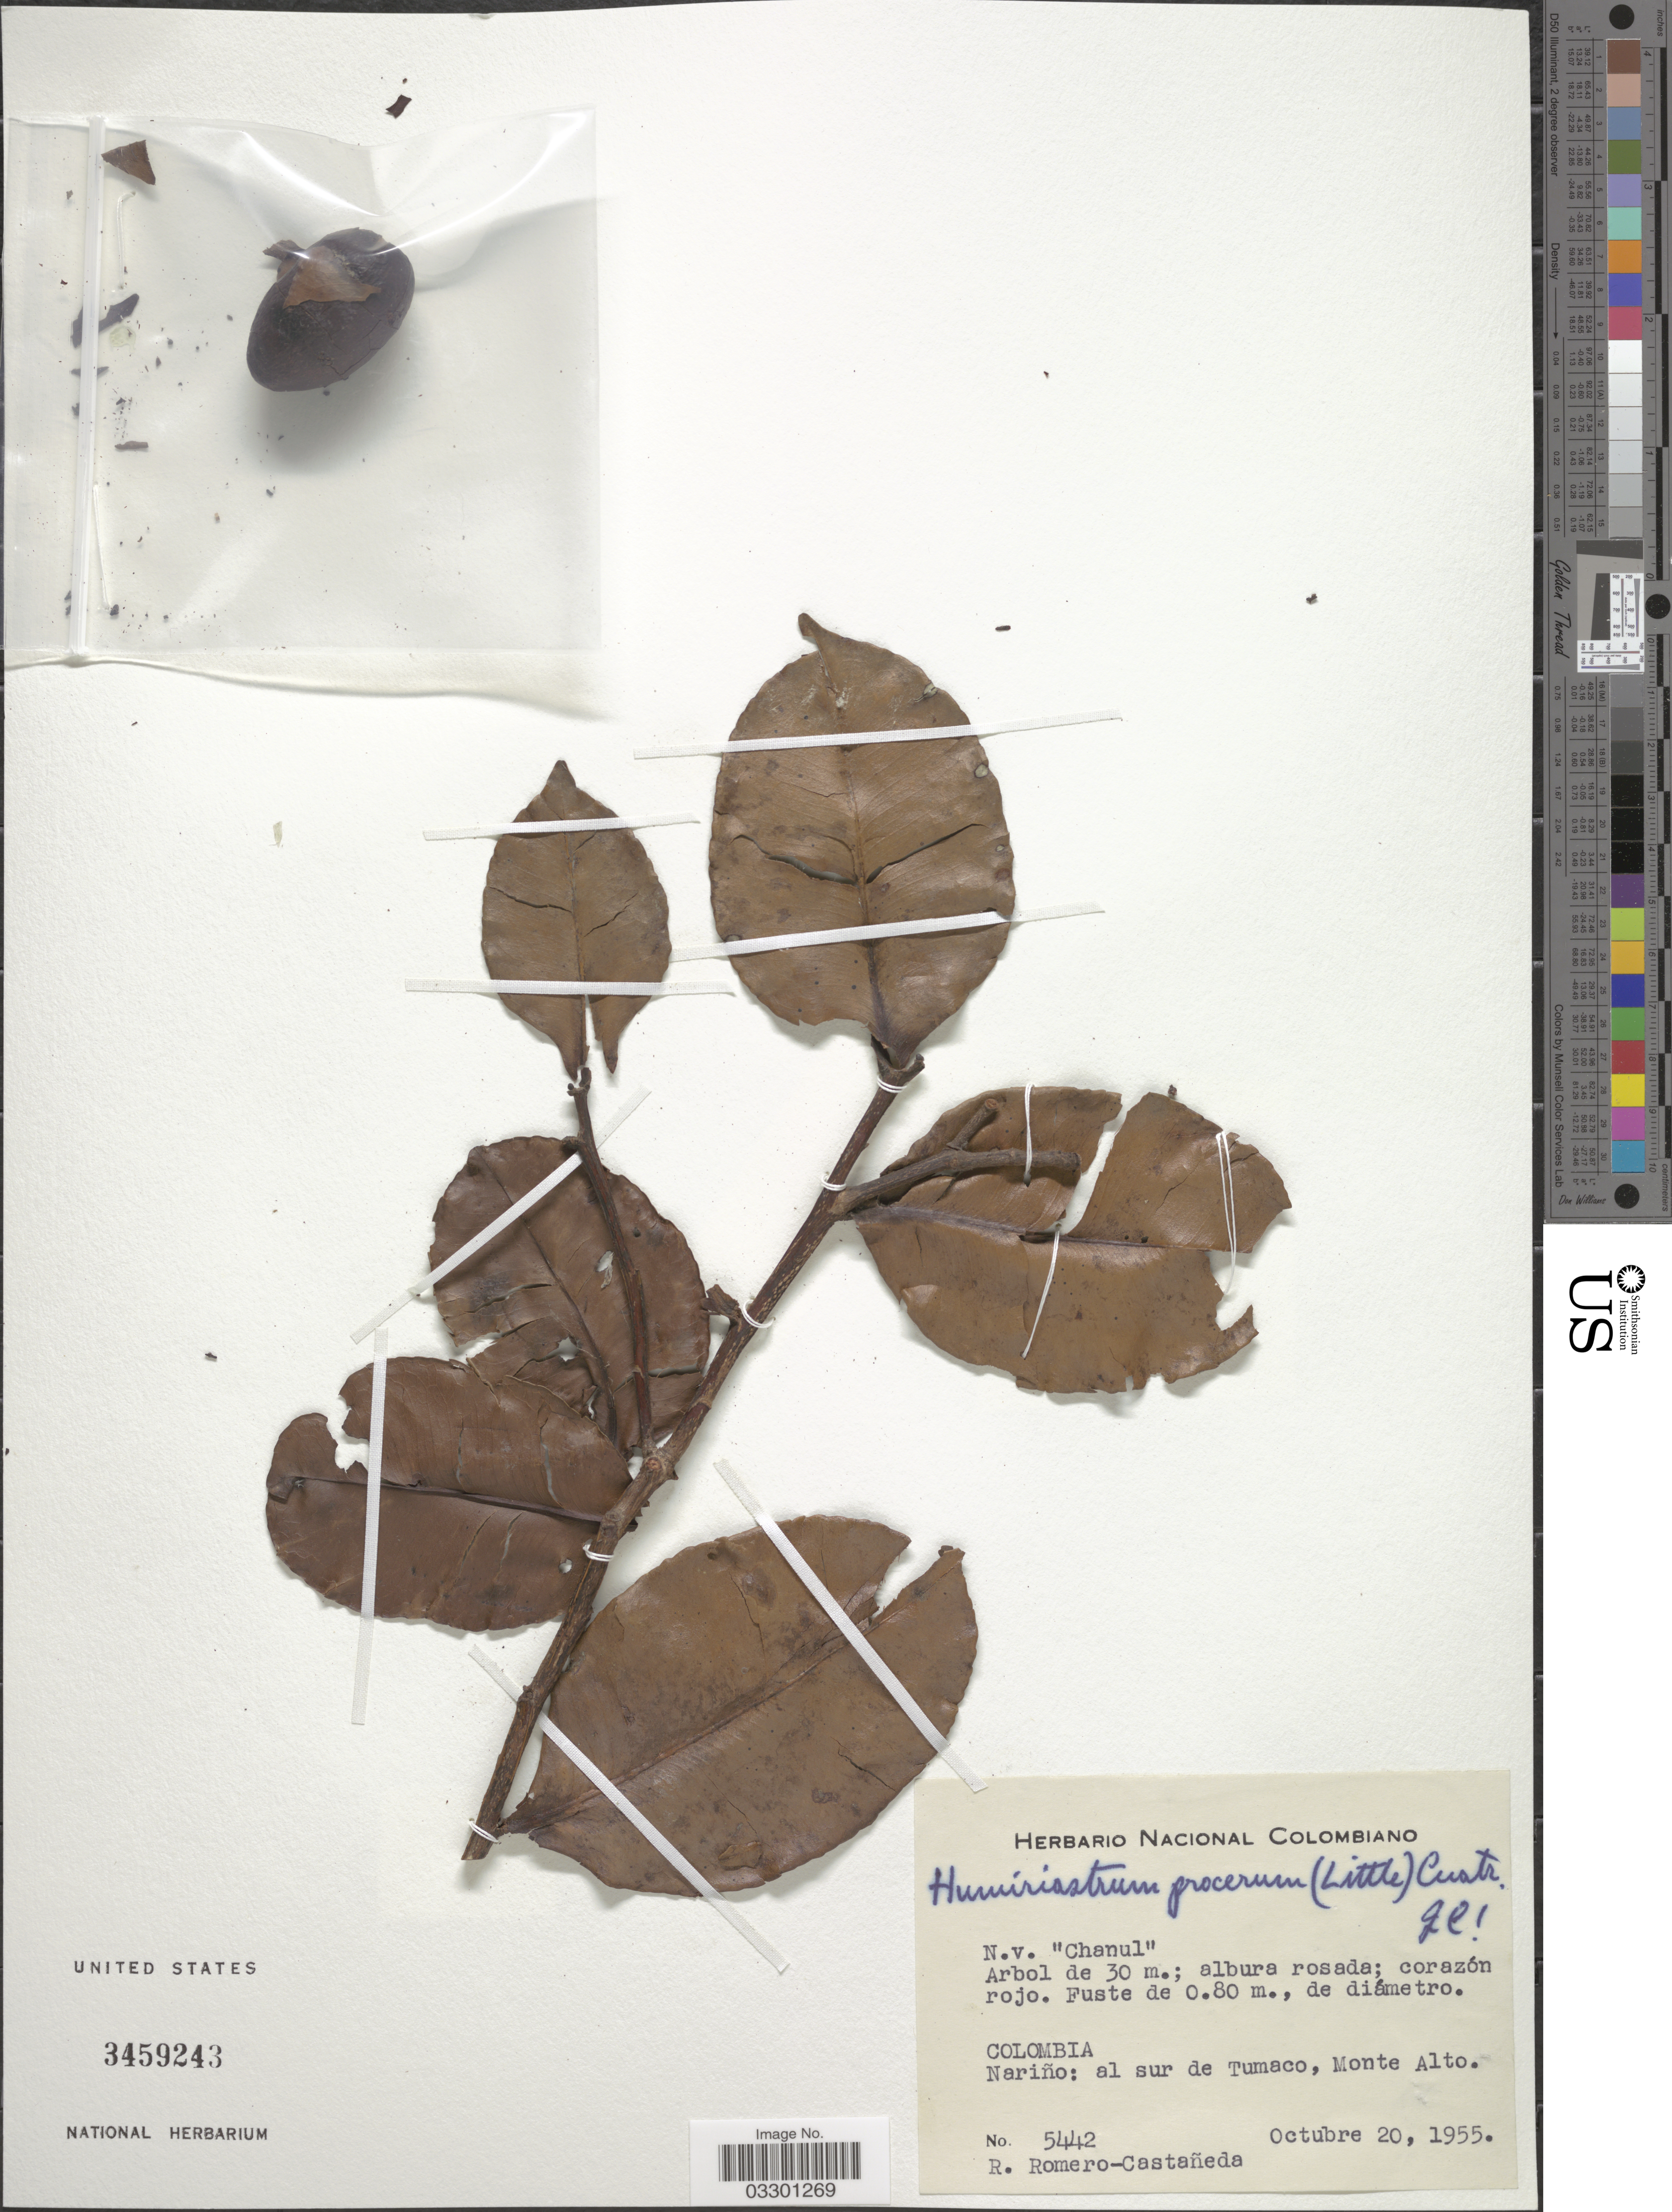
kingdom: Plantae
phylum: Tracheophyta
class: Magnoliopsida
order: Malpighiales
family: Humiriaceae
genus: Humiriastrum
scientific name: Humiriastrum procerum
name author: (Little) Cuatrec.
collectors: R. Romero Castañeda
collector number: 5442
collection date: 1955-10-20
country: Colombia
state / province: Nariño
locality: Al sur de Tumaco, Monte Alto.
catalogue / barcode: US 3459243